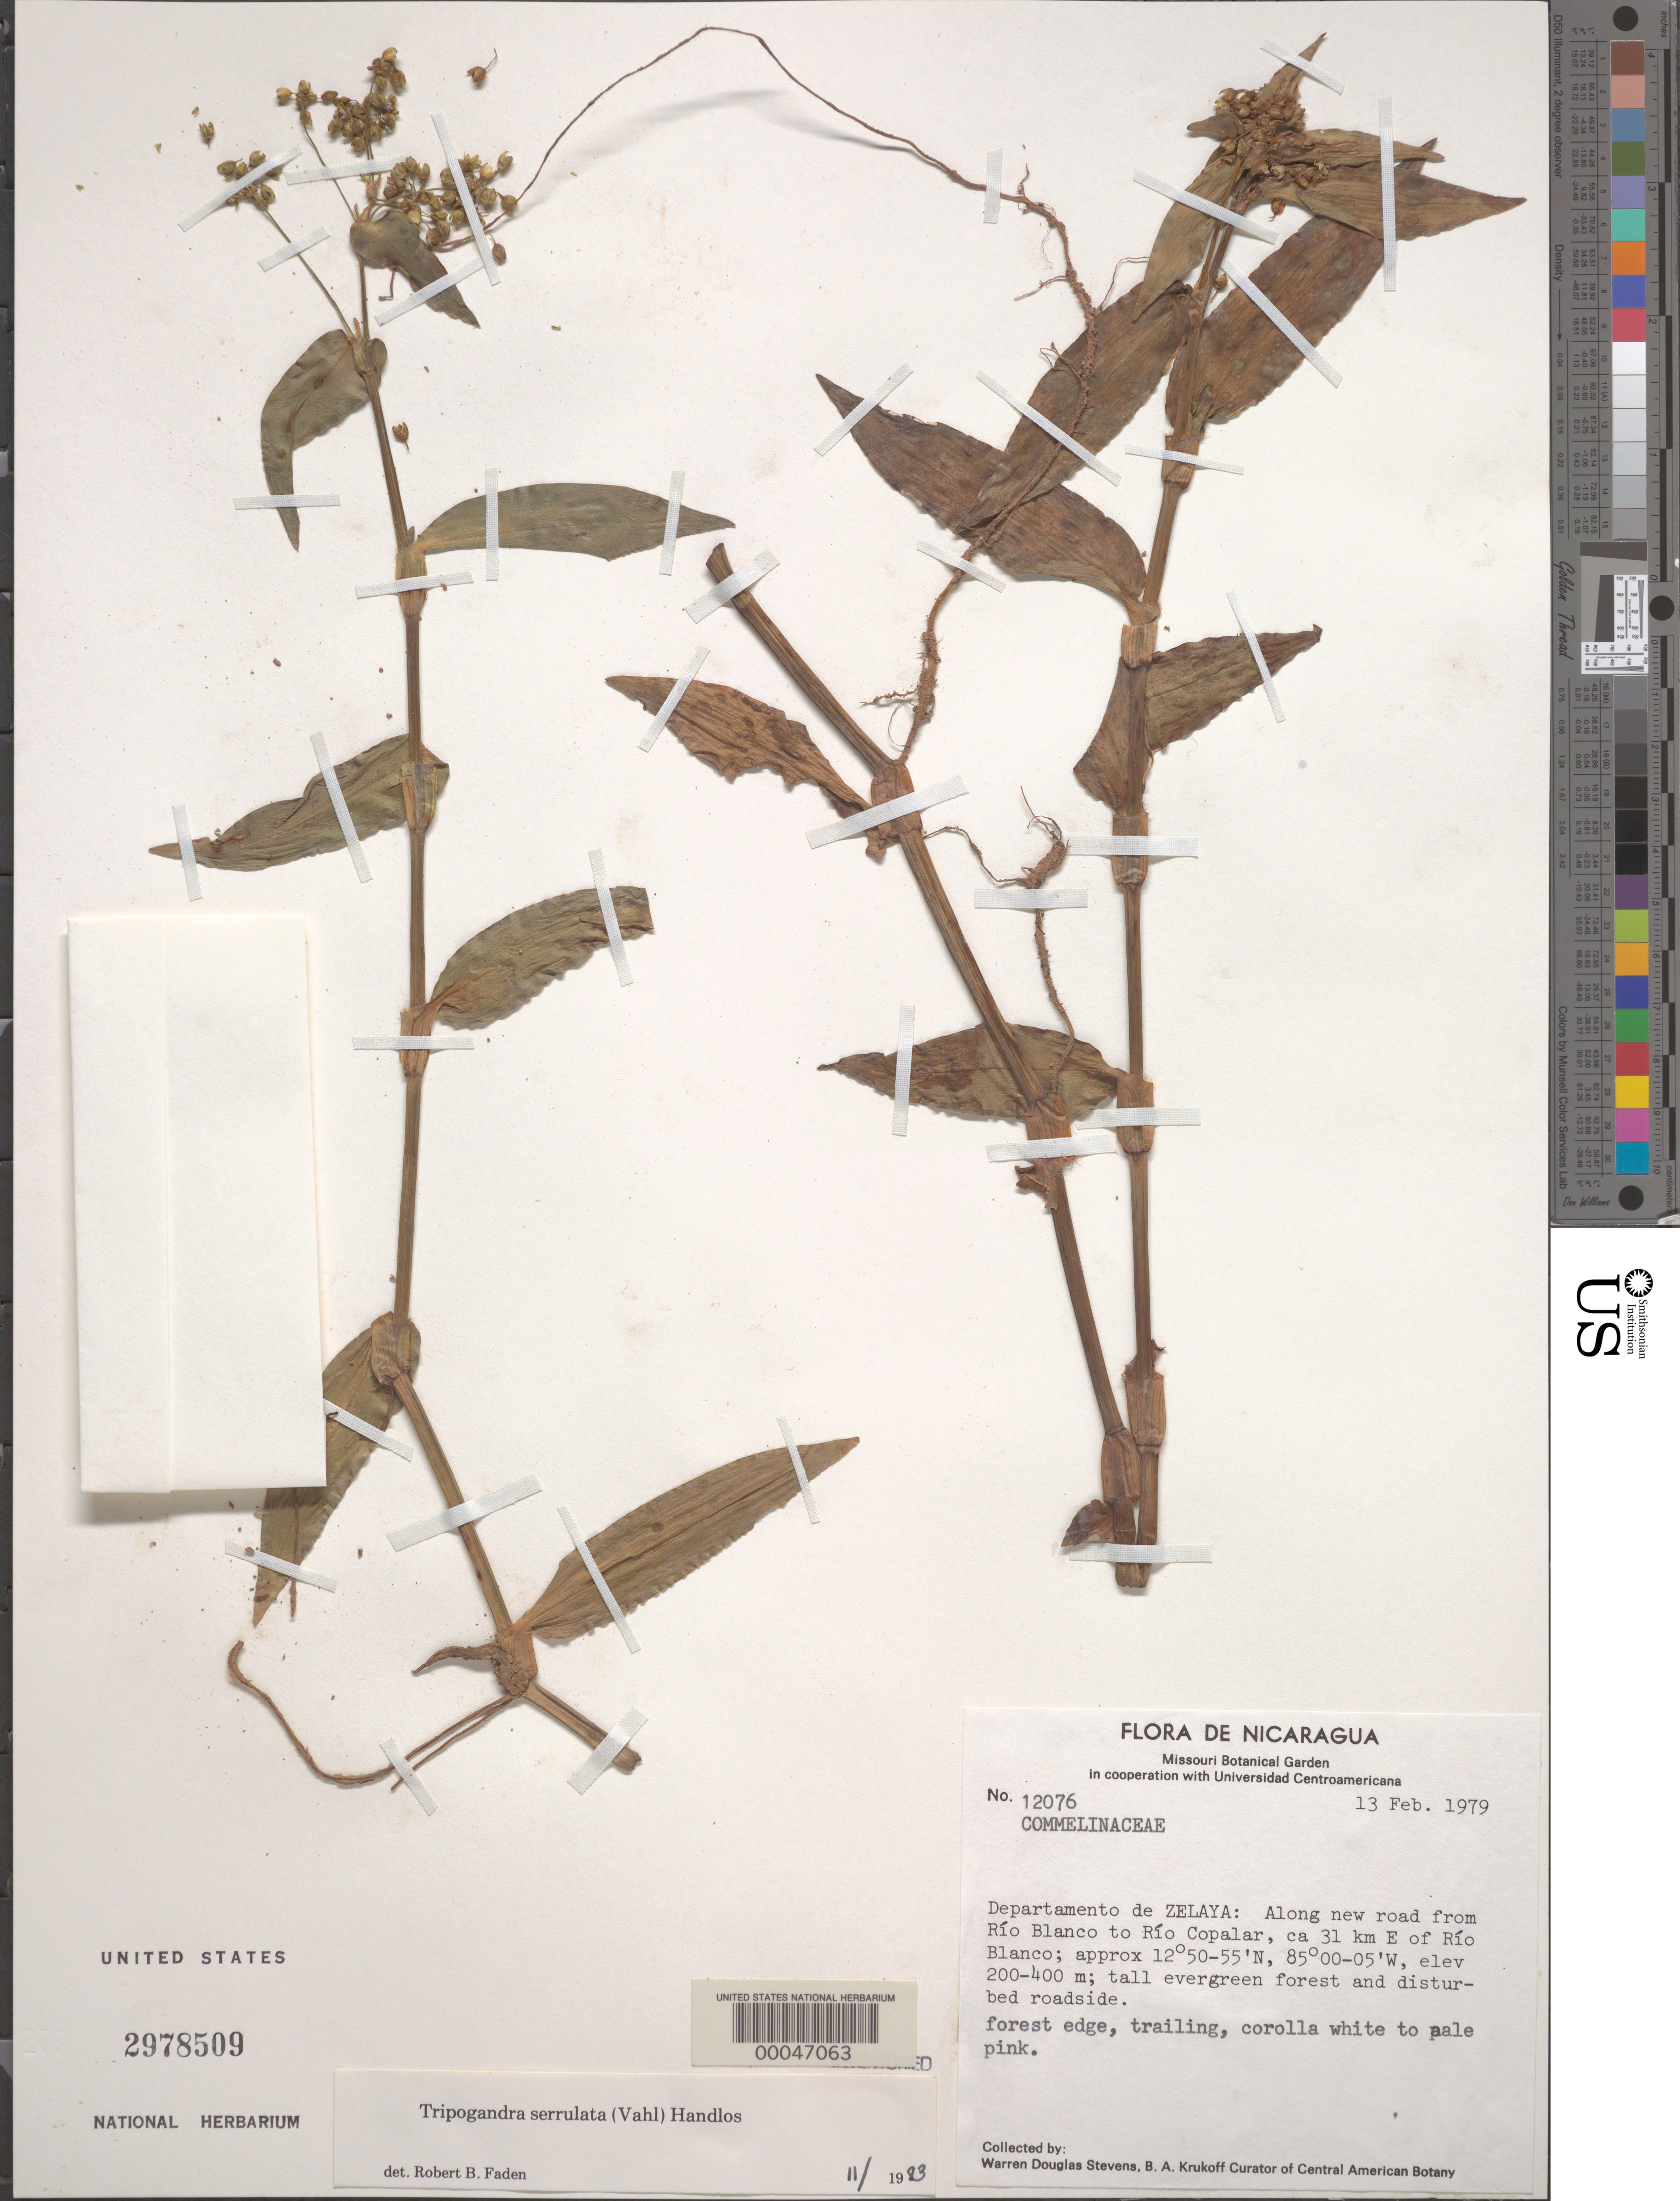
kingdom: Plantae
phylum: Tracheophyta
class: Liliopsida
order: Commelinales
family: Commelinaceae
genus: Tripogandra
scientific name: Tripogandra serrulata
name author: (Vahl) Handlos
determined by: Faden, Robert B., (US), Smithsonian Institution - National Museum of Natural History (UNITED STATES)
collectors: W. D. Stevens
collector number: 12076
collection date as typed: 13 Feb 1979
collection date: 1979-02-13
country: Nicaragua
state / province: Atlántico Sur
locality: Road from rio blanco to rio copalar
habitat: Tall evergreen forest and disturbed roadside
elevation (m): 200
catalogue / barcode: US 2978509